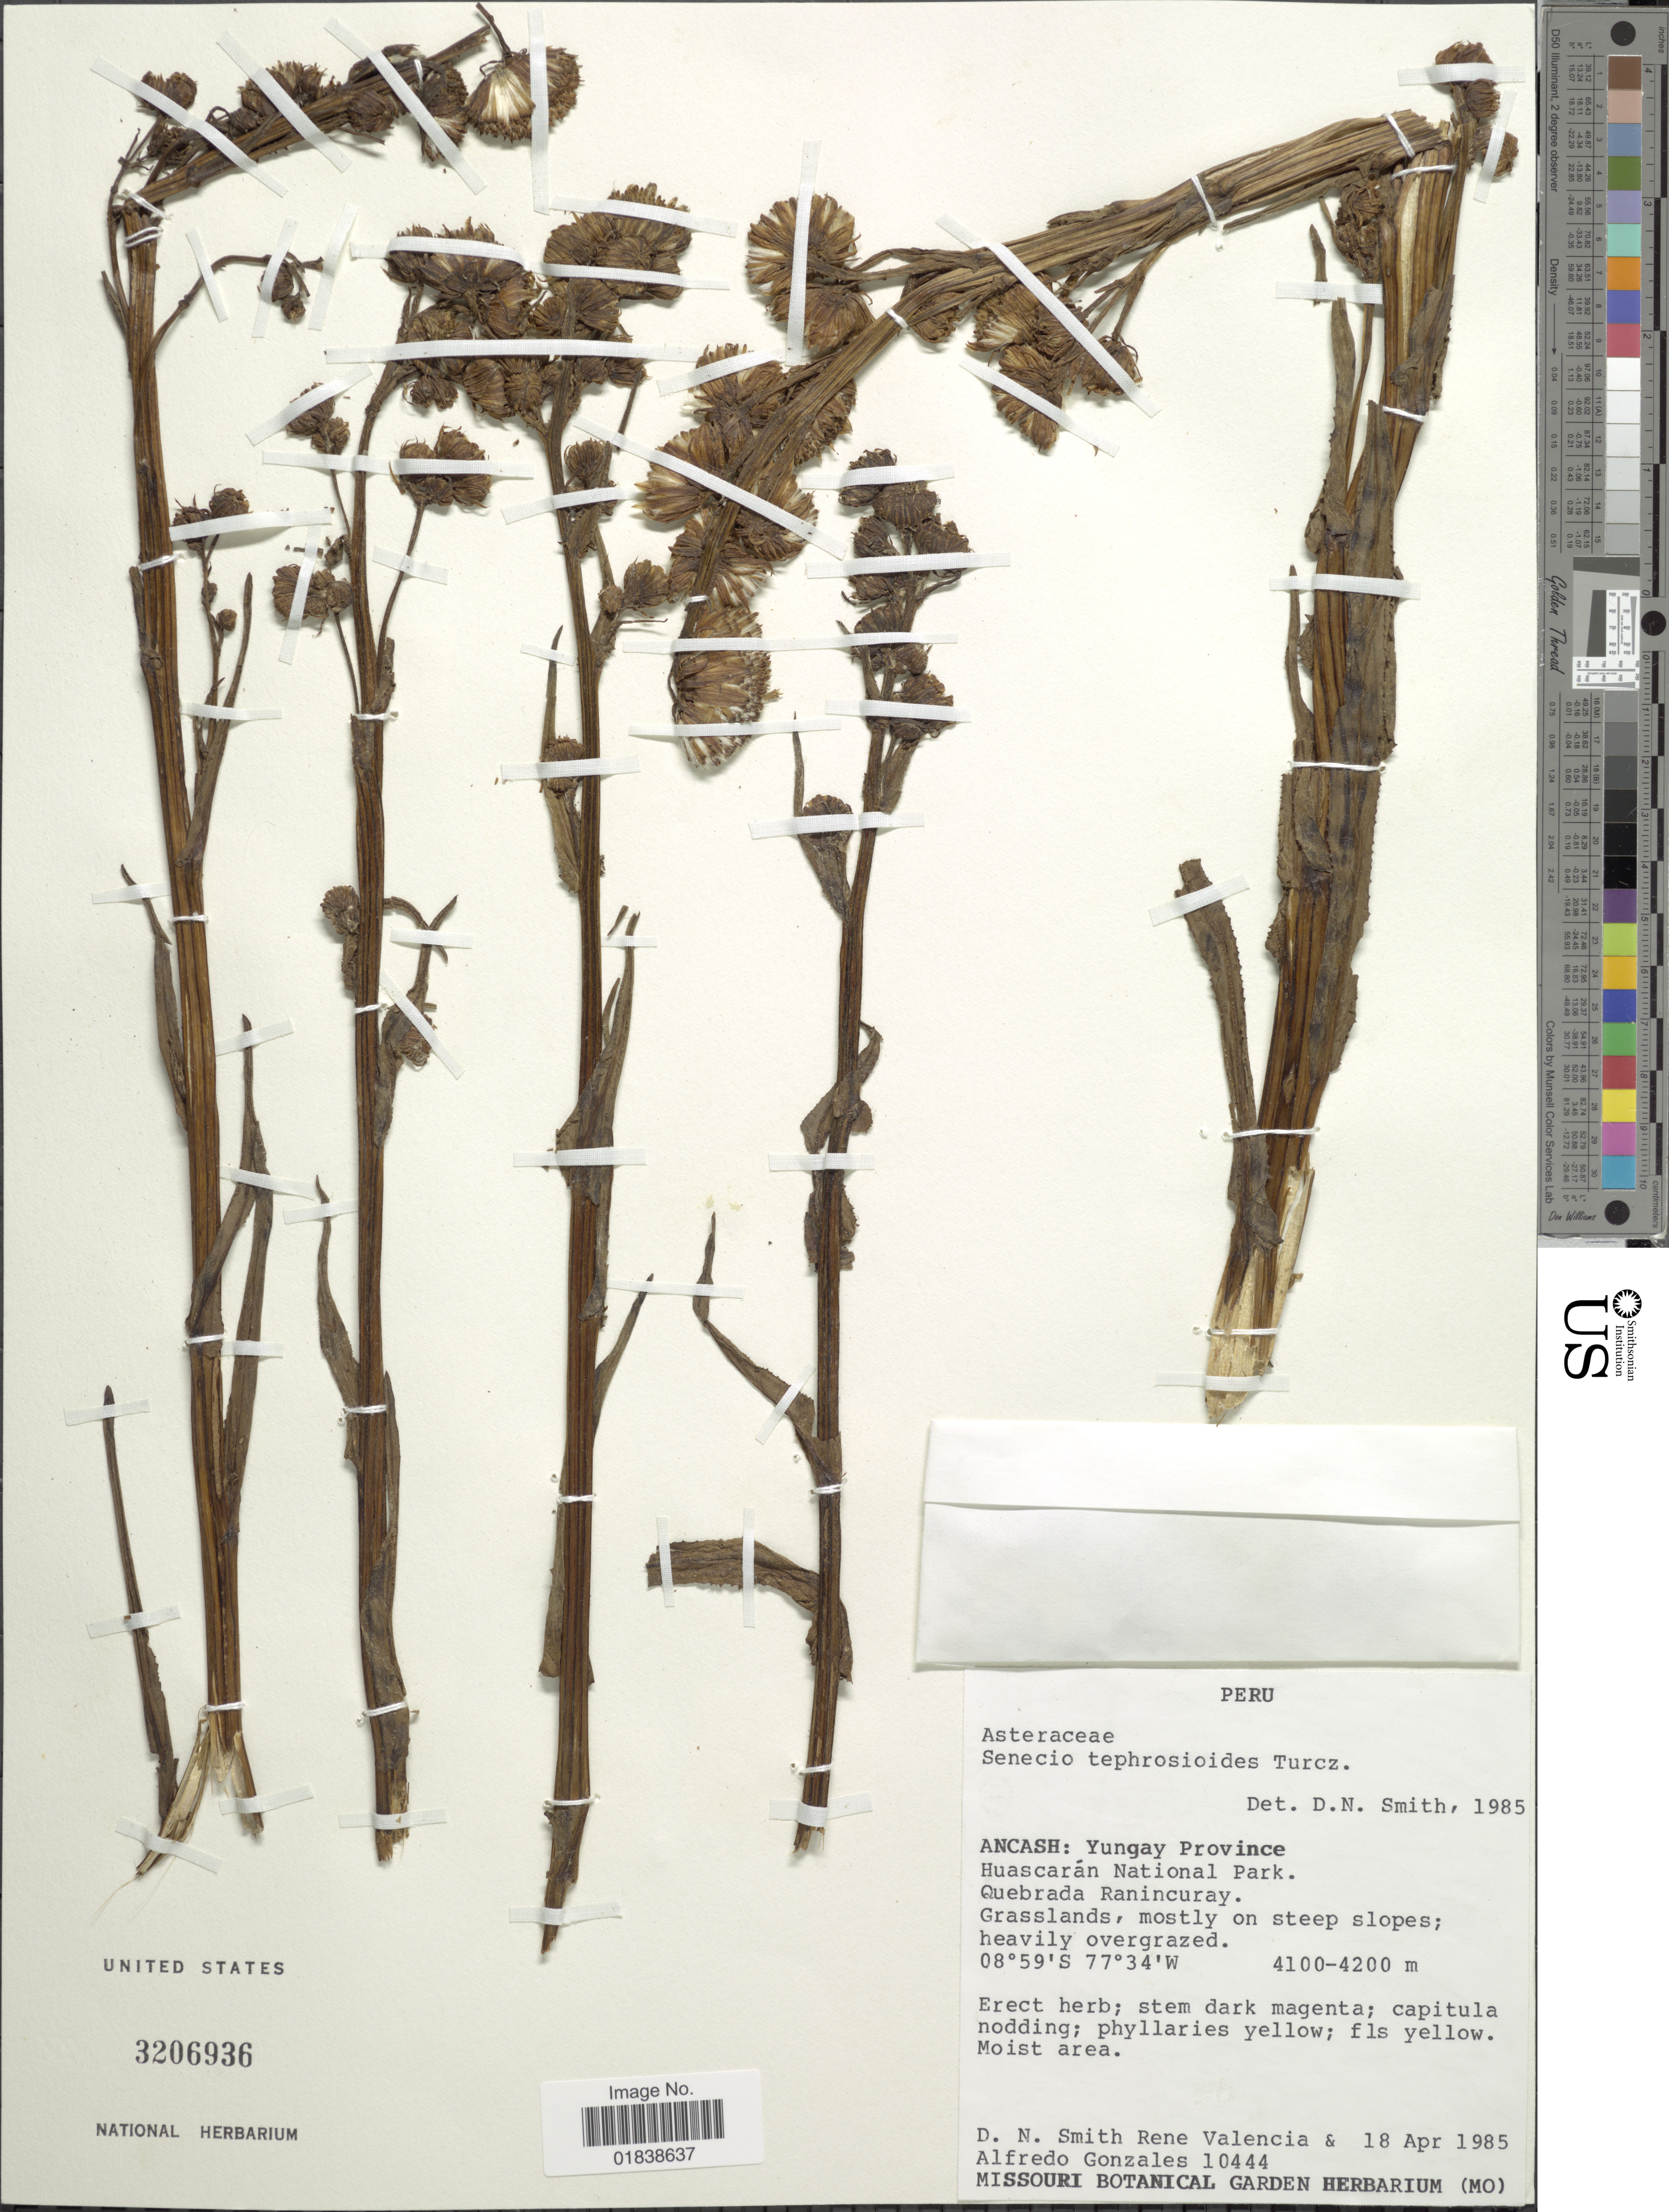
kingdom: Plantae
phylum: Tracheophyta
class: Magnoliopsida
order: Asterales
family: Asteraceae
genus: Senecio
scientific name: Senecio tephrosioides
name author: Turcz.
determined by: Salomon, Luciana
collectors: D. Smith, R. Valencia & A. Gonzáles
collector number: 10444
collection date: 1985-04-18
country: Peru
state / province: Ancash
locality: Yungay Province, Huascaran National Park, Quebrada Ranincuray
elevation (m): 4100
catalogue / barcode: US 3206936